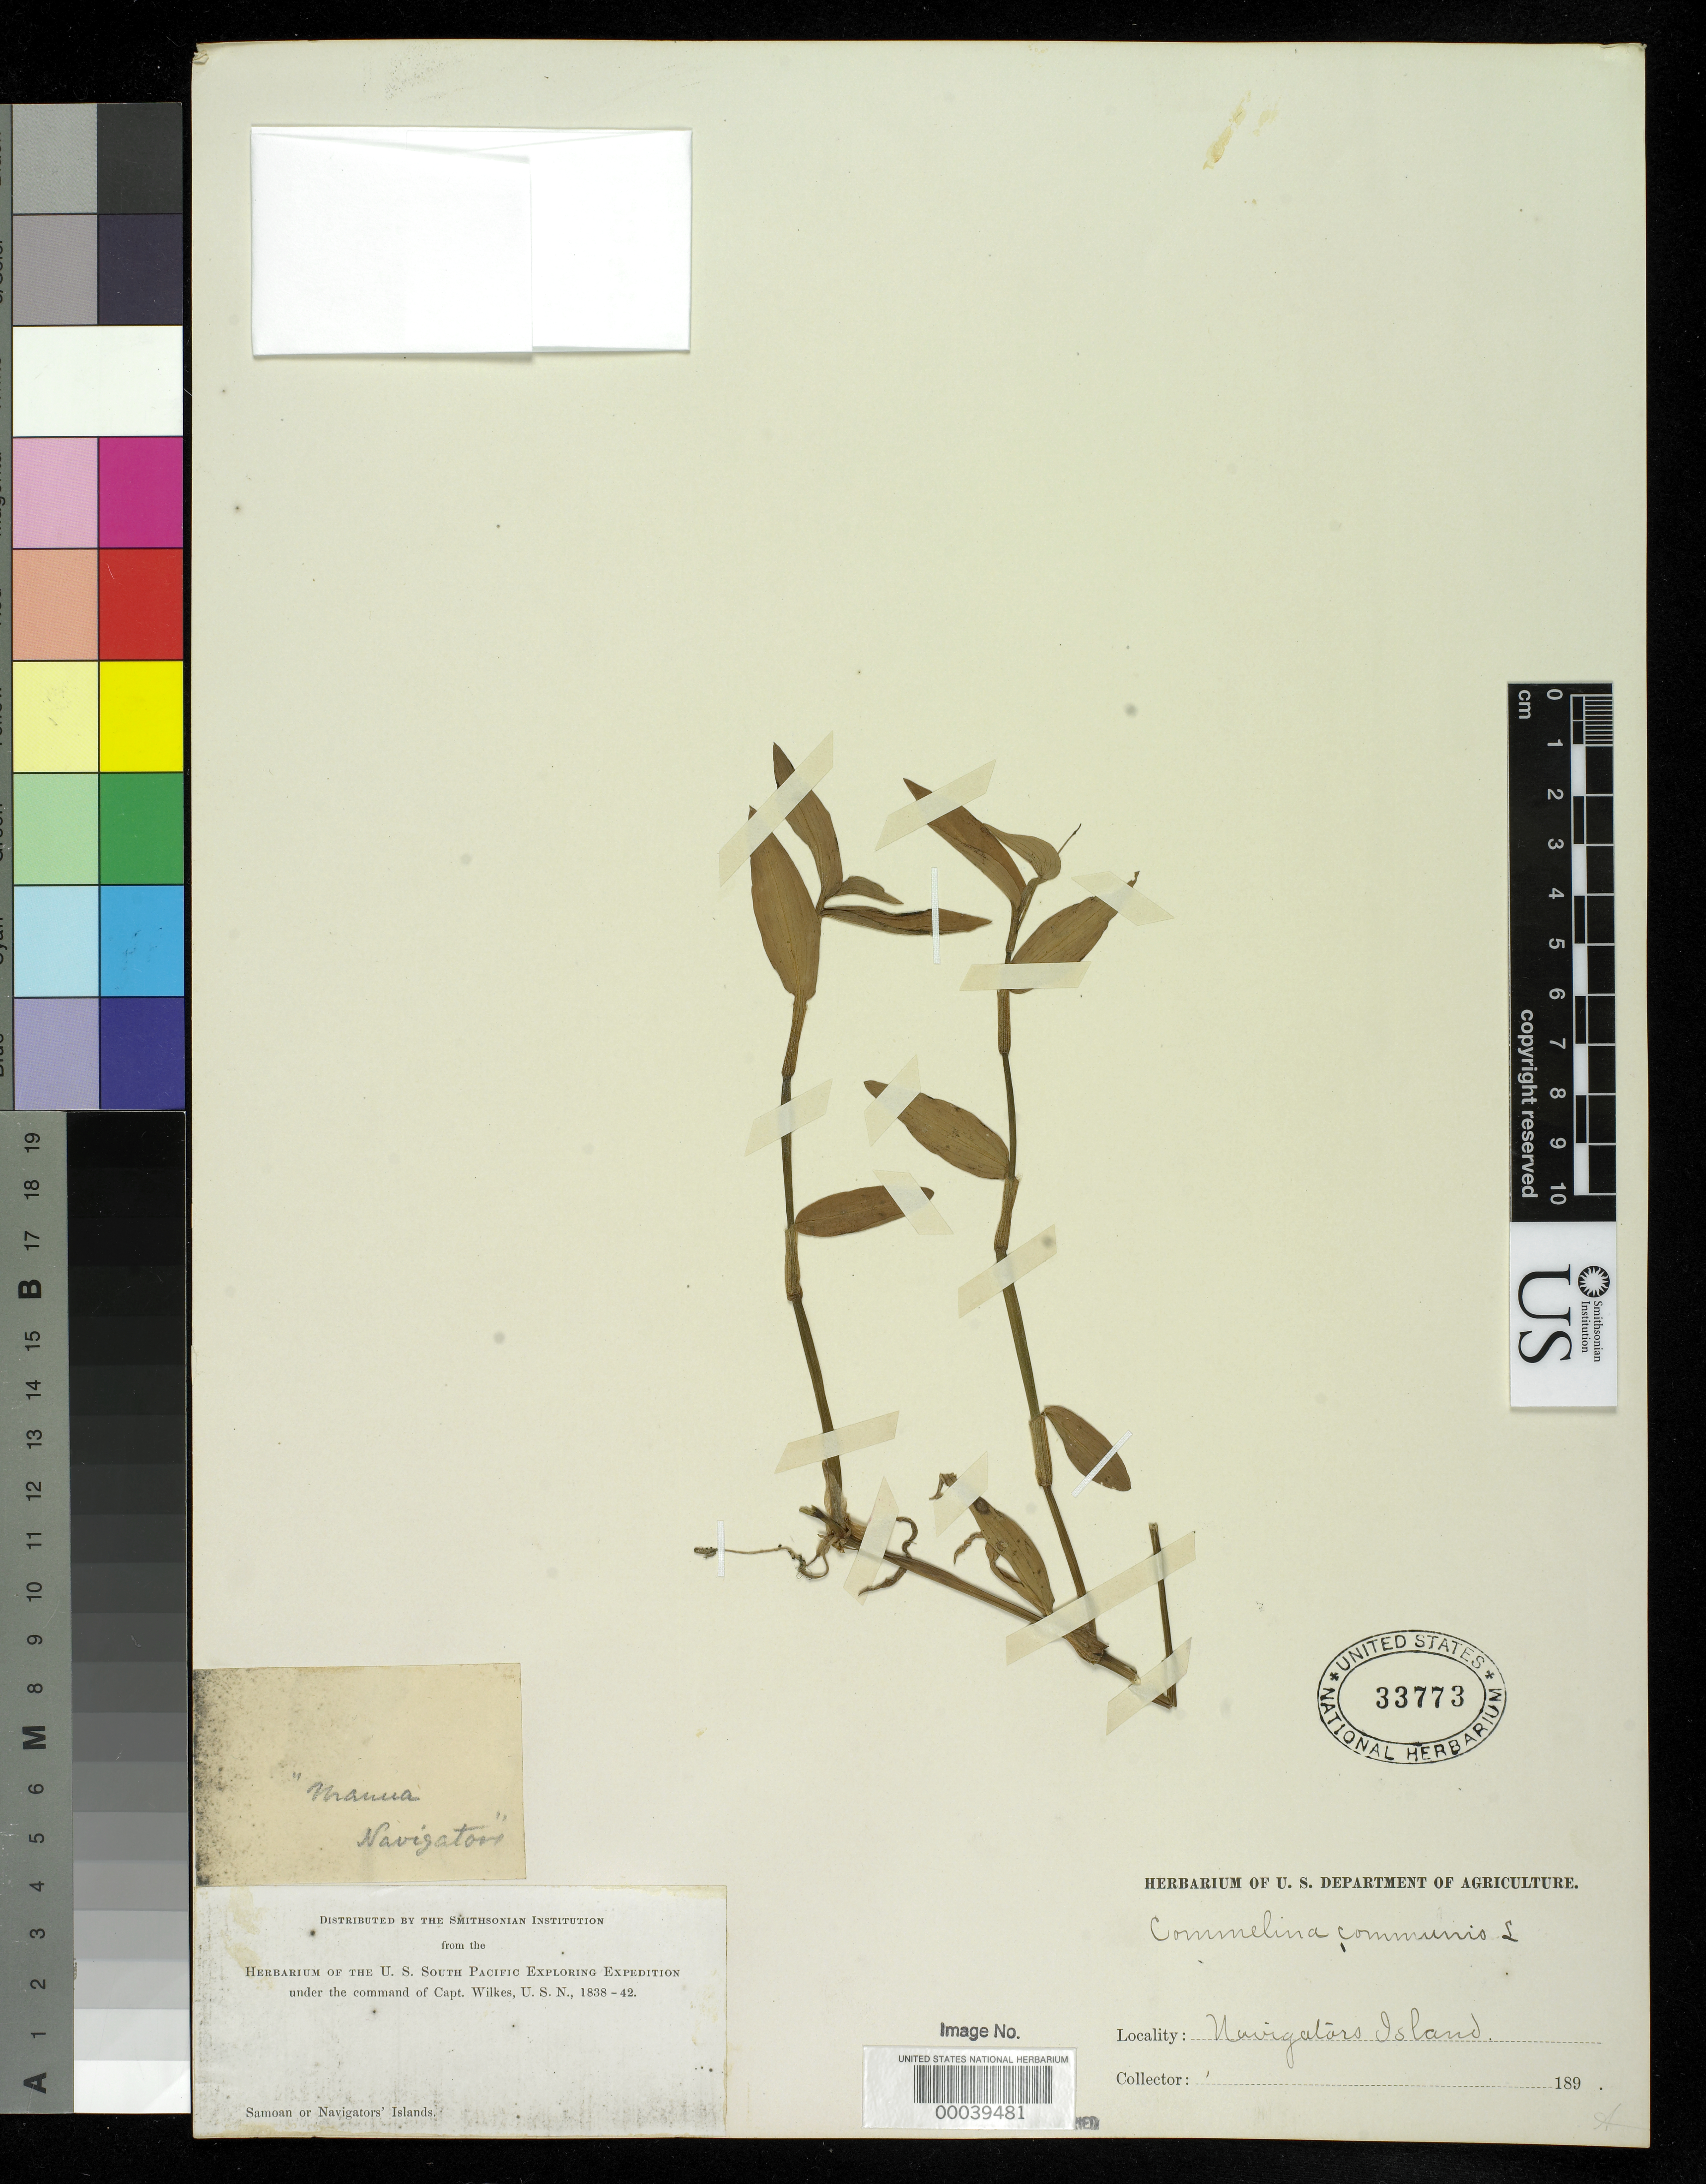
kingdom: Plantae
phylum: Tracheophyta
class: Liliopsida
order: Commelinales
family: Commelinaceae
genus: Commelina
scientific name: Commelina diffusa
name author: Burm. f.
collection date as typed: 1838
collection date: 1838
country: American Samoa / Samoa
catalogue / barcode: US 33773